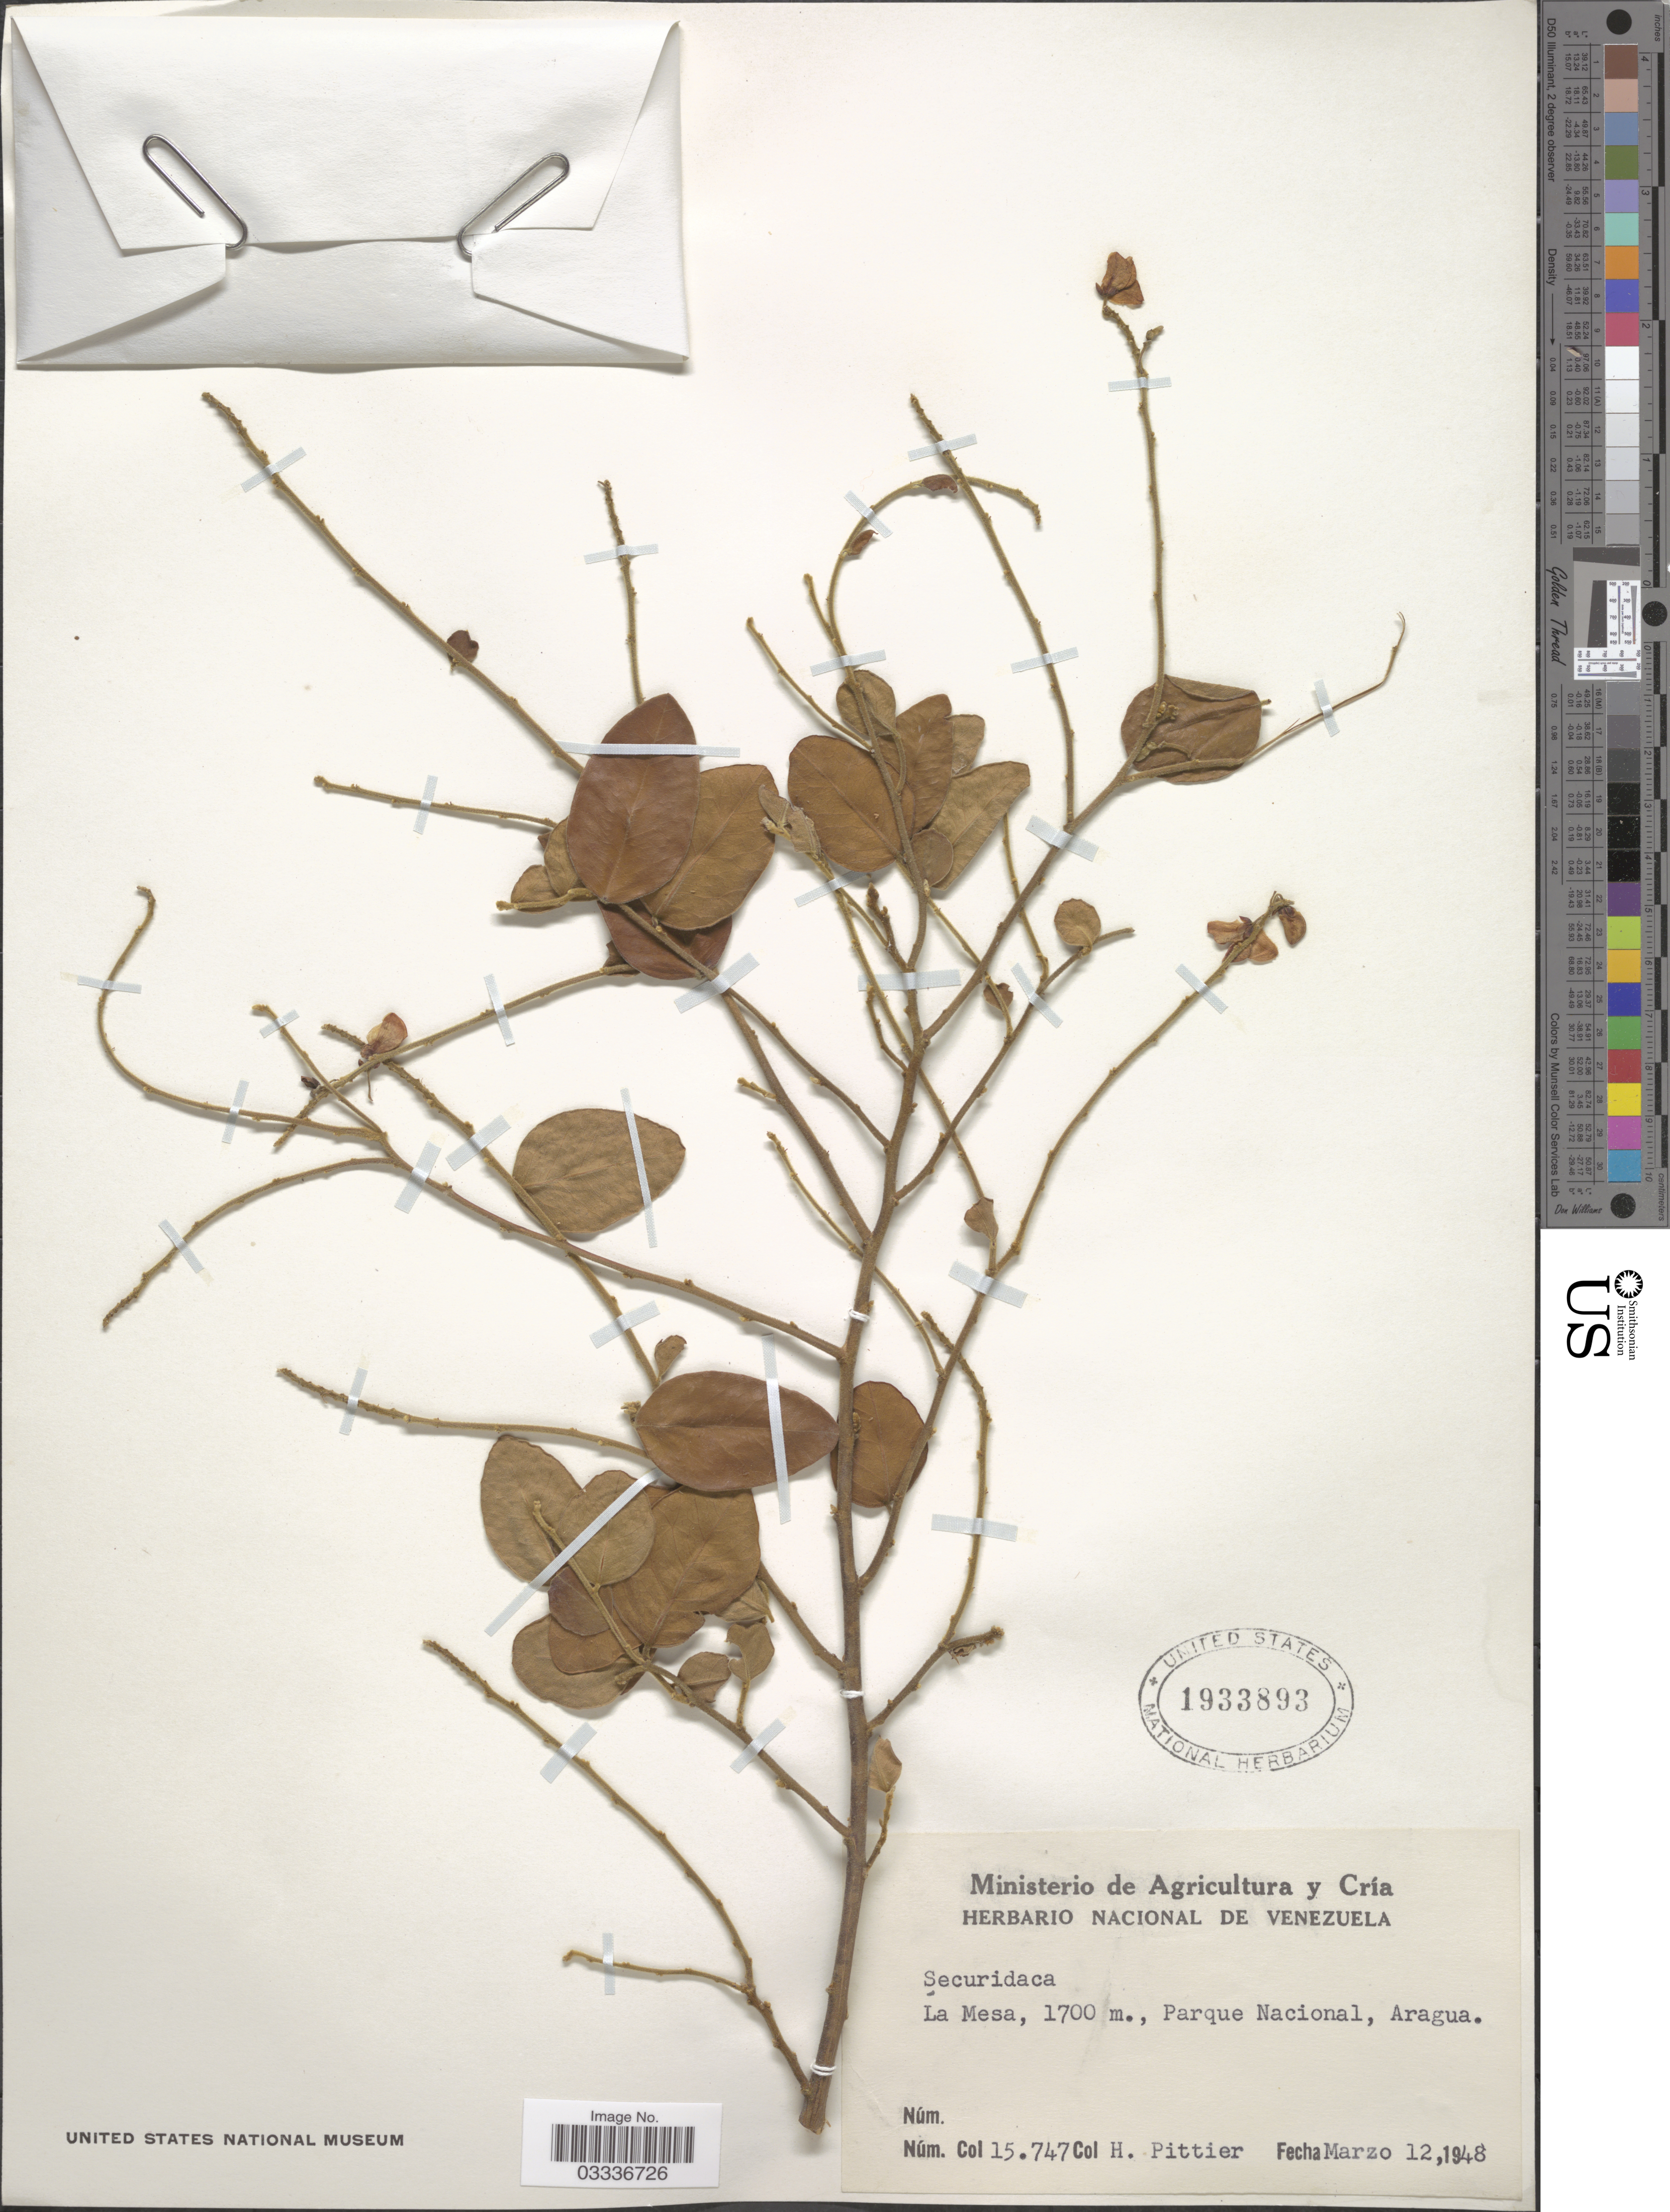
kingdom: Plantae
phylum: Tracheophyta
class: Magnoliopsida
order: Fabales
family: Polygalaceae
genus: Securidaca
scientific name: Securidaca sp.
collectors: H. F. Pittier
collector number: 15747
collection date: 1948-03-12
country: Venezuela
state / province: Aragua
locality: La Mesa, Parque Nacional.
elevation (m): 1700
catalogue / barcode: US 1933893